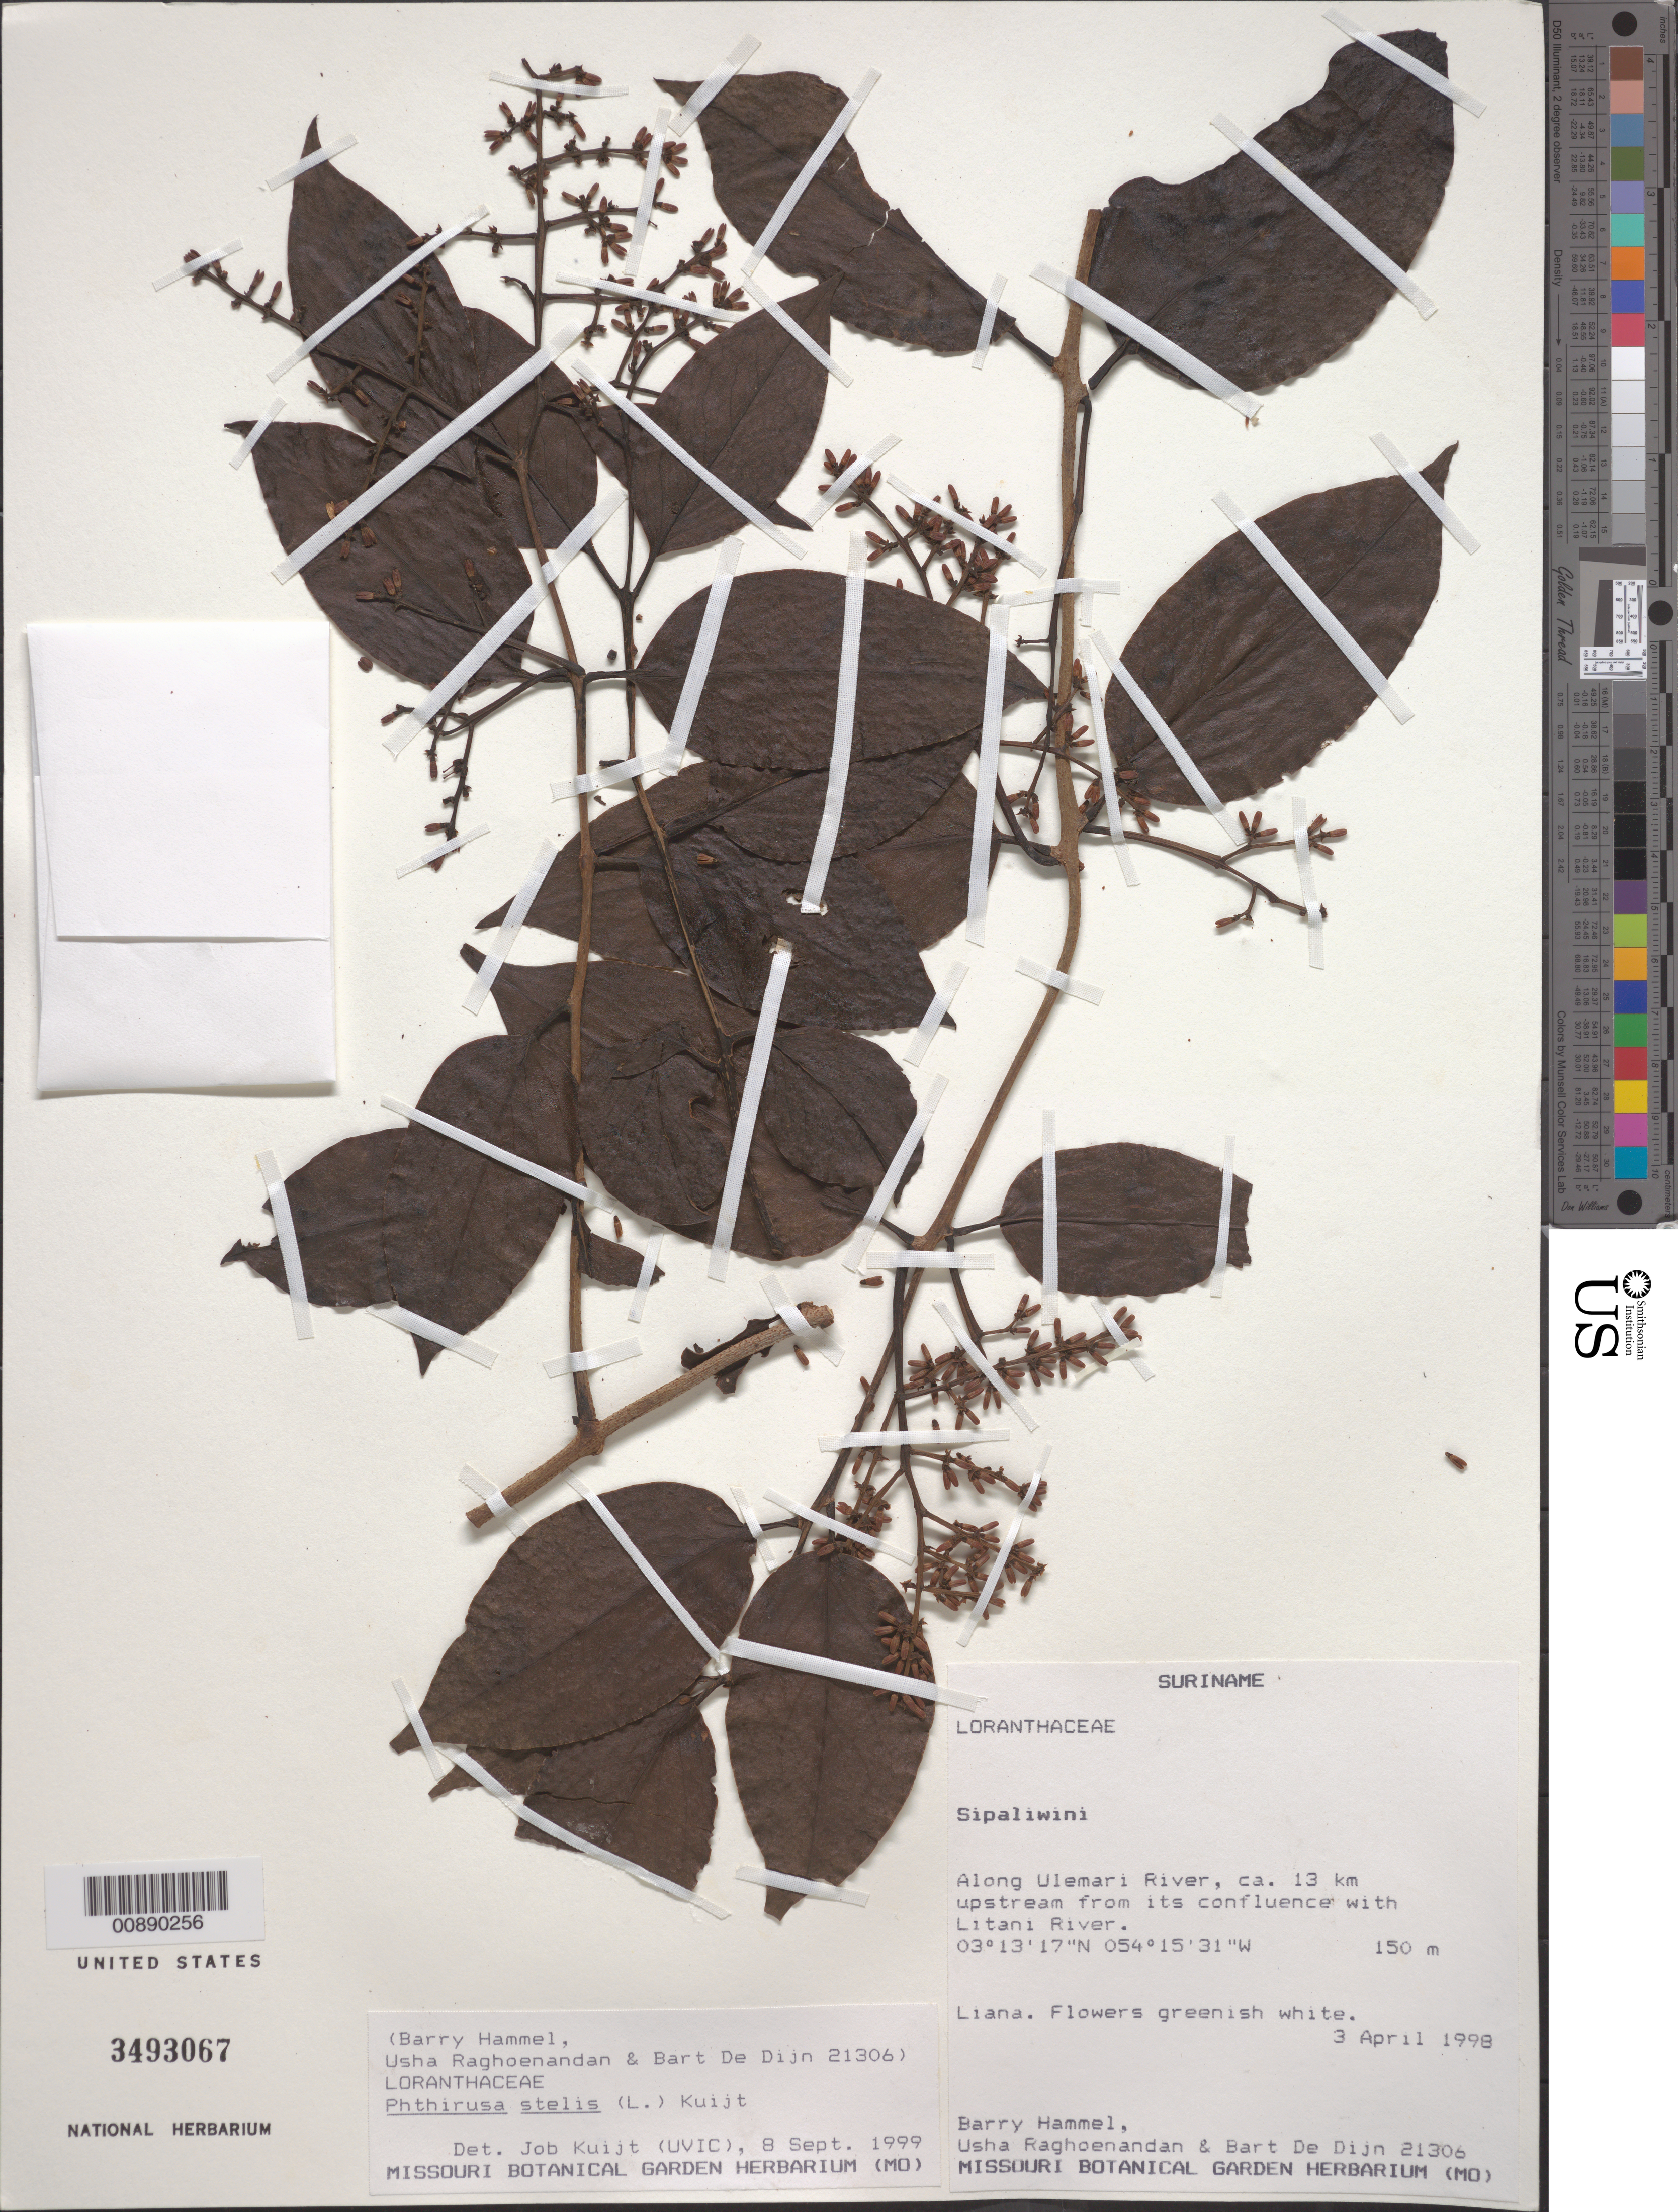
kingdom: Plantae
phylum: Tracheophyta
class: Magnoliopsida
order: Santalales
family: Loranthaceae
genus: Phthirusa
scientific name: Phthirusa stelis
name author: (L.) Kuijt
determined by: Kuijt, Job, (CANADA)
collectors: B. Hammel, U. Raghoenandan & B. de Dijn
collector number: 21306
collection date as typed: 3-Apr-98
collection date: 1998-04-03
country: Suriname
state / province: Sipaliwini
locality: Ulemari R., 13 km upstream from confl. with Litani R.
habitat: Along river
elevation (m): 150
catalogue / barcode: US 3493067